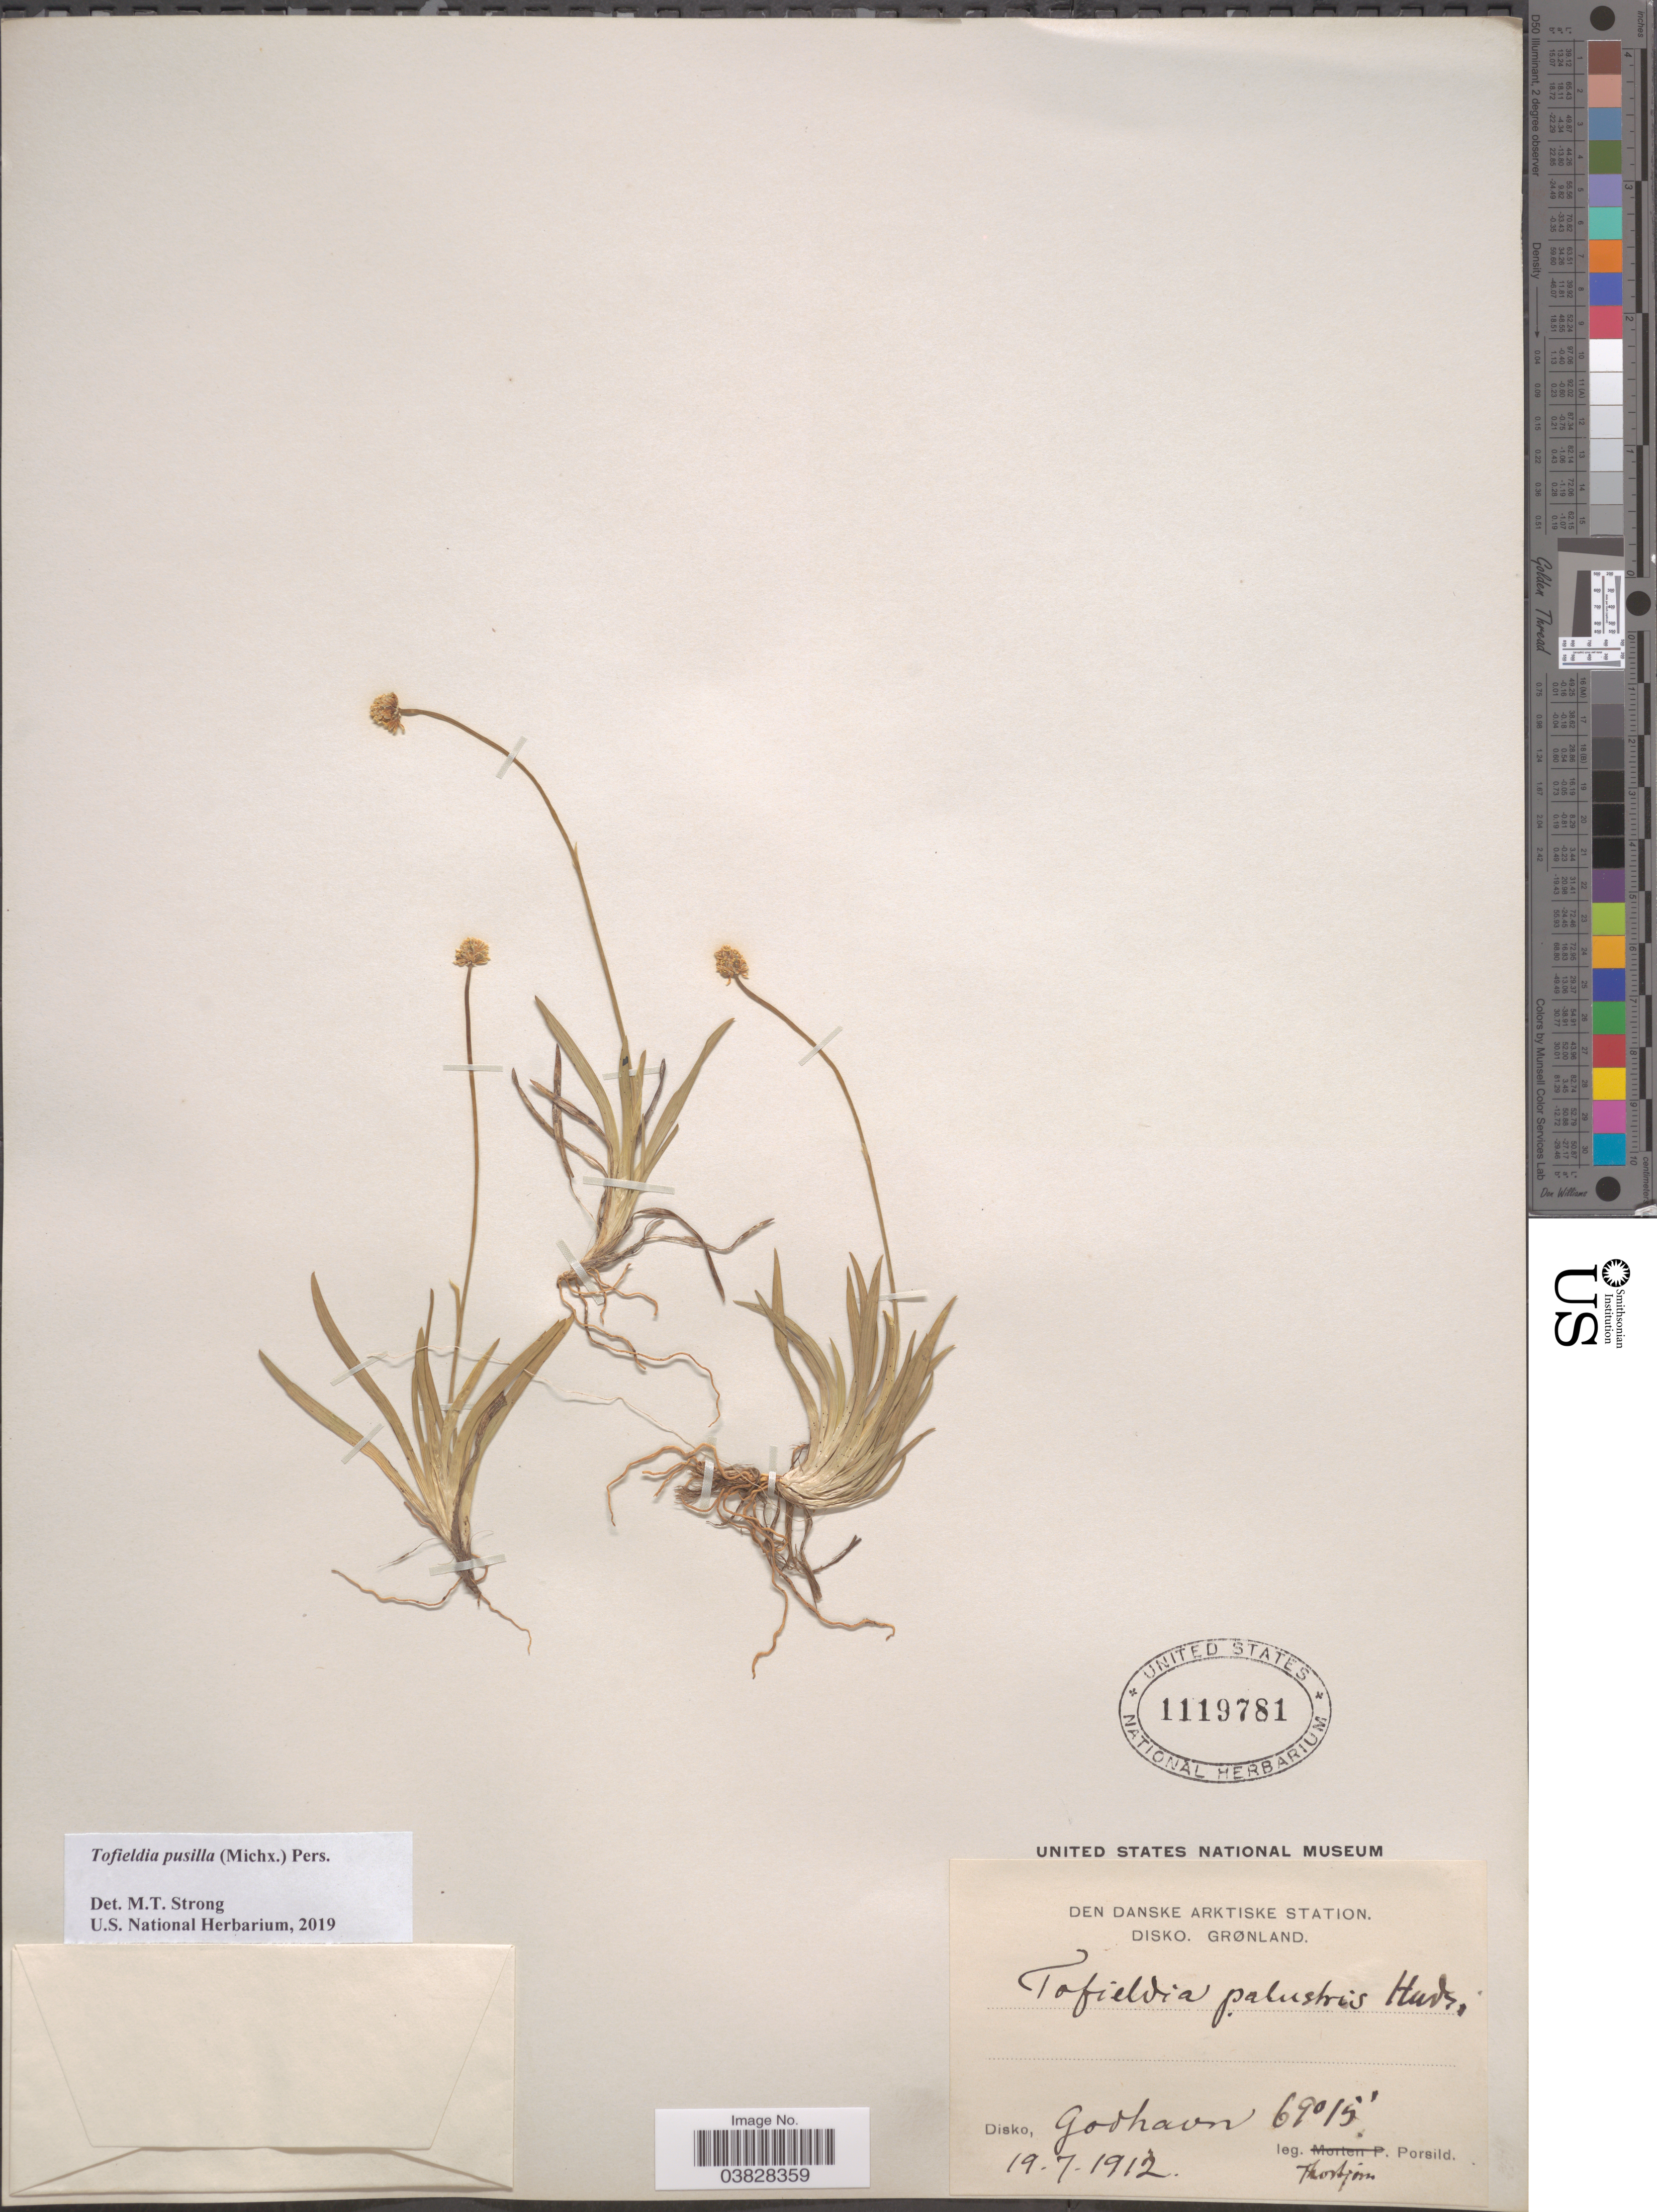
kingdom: Plantae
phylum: Tracheophyta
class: Liliopsida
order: Alismatales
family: Tofieldiaceae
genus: Tofieldia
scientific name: Tofieldia pusilla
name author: (Michx.) Pers.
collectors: T. Porsild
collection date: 1912-07-19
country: Greenland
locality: Den Danske Arktiske Station. Disko. Grønland. Godhavn.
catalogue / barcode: US 1119781